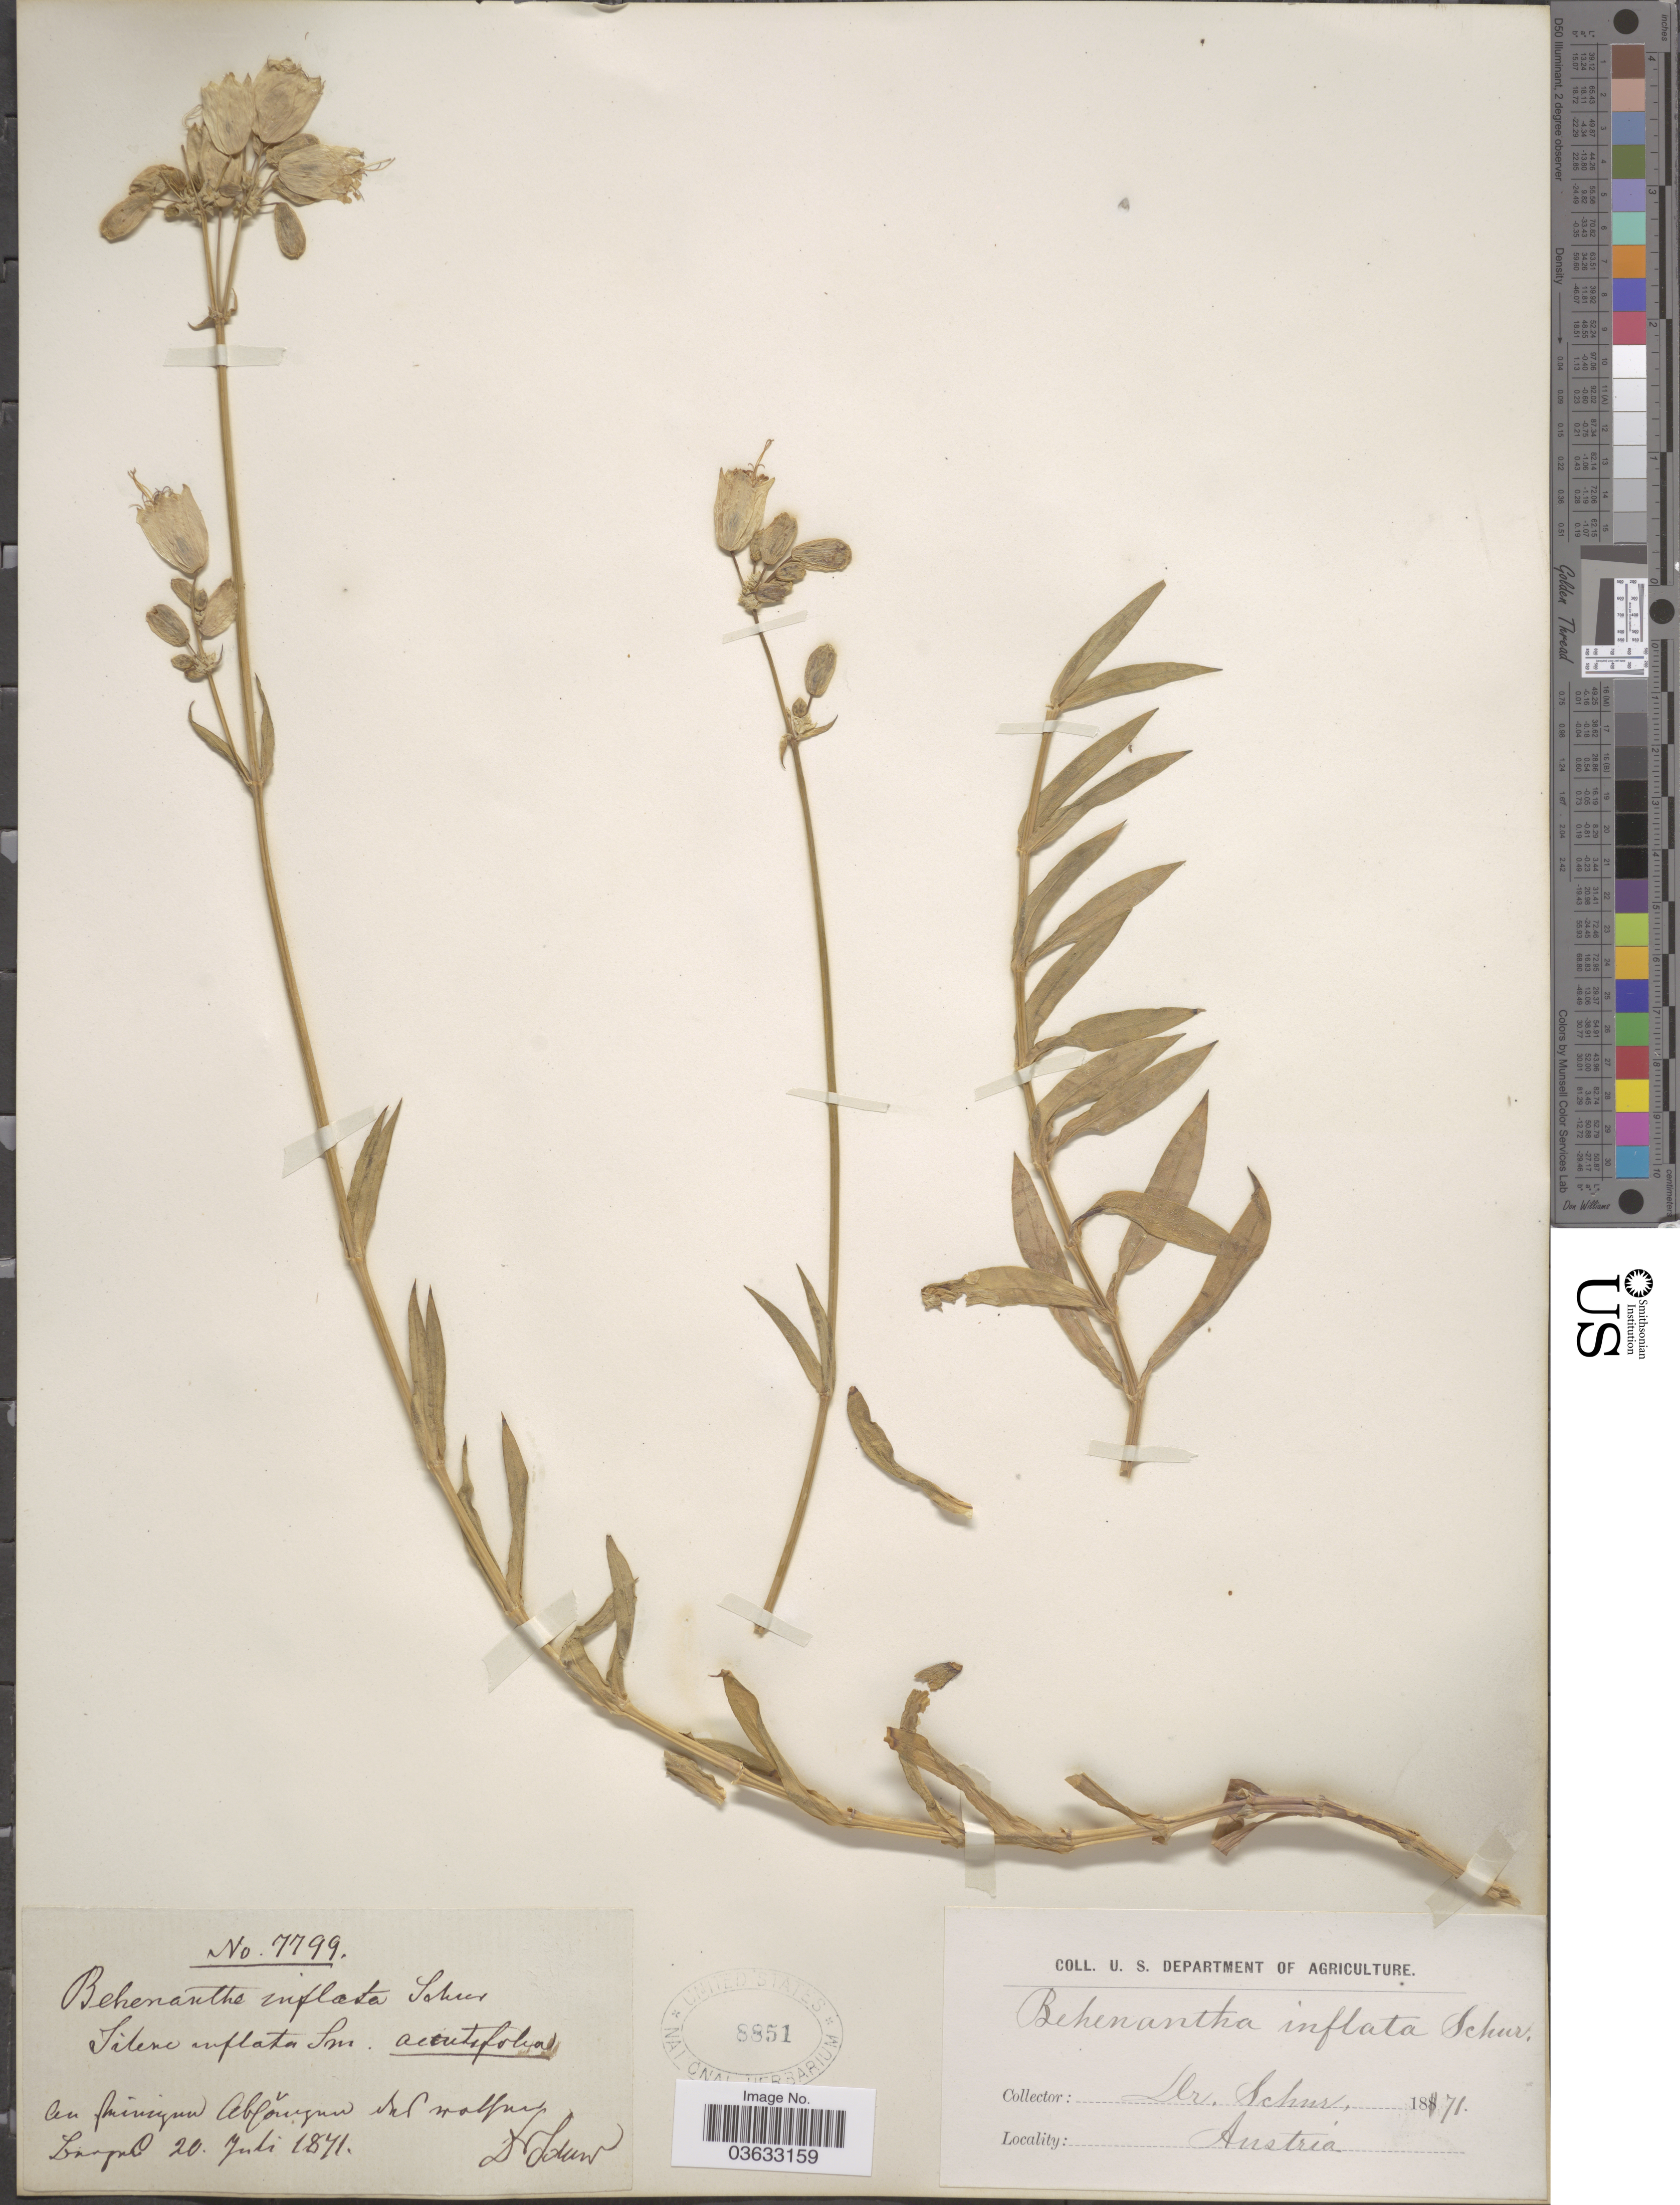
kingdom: Plantae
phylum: Tracheophyta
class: Magnoliopsida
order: Caryophyllales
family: Caryophyllaceae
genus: Silene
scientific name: Silene inflata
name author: Sm.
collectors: Schur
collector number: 7799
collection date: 1871-07-20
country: Austria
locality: An friniqun Ceblŏngun del wolfur Larpul. [interpreted]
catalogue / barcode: US 8851